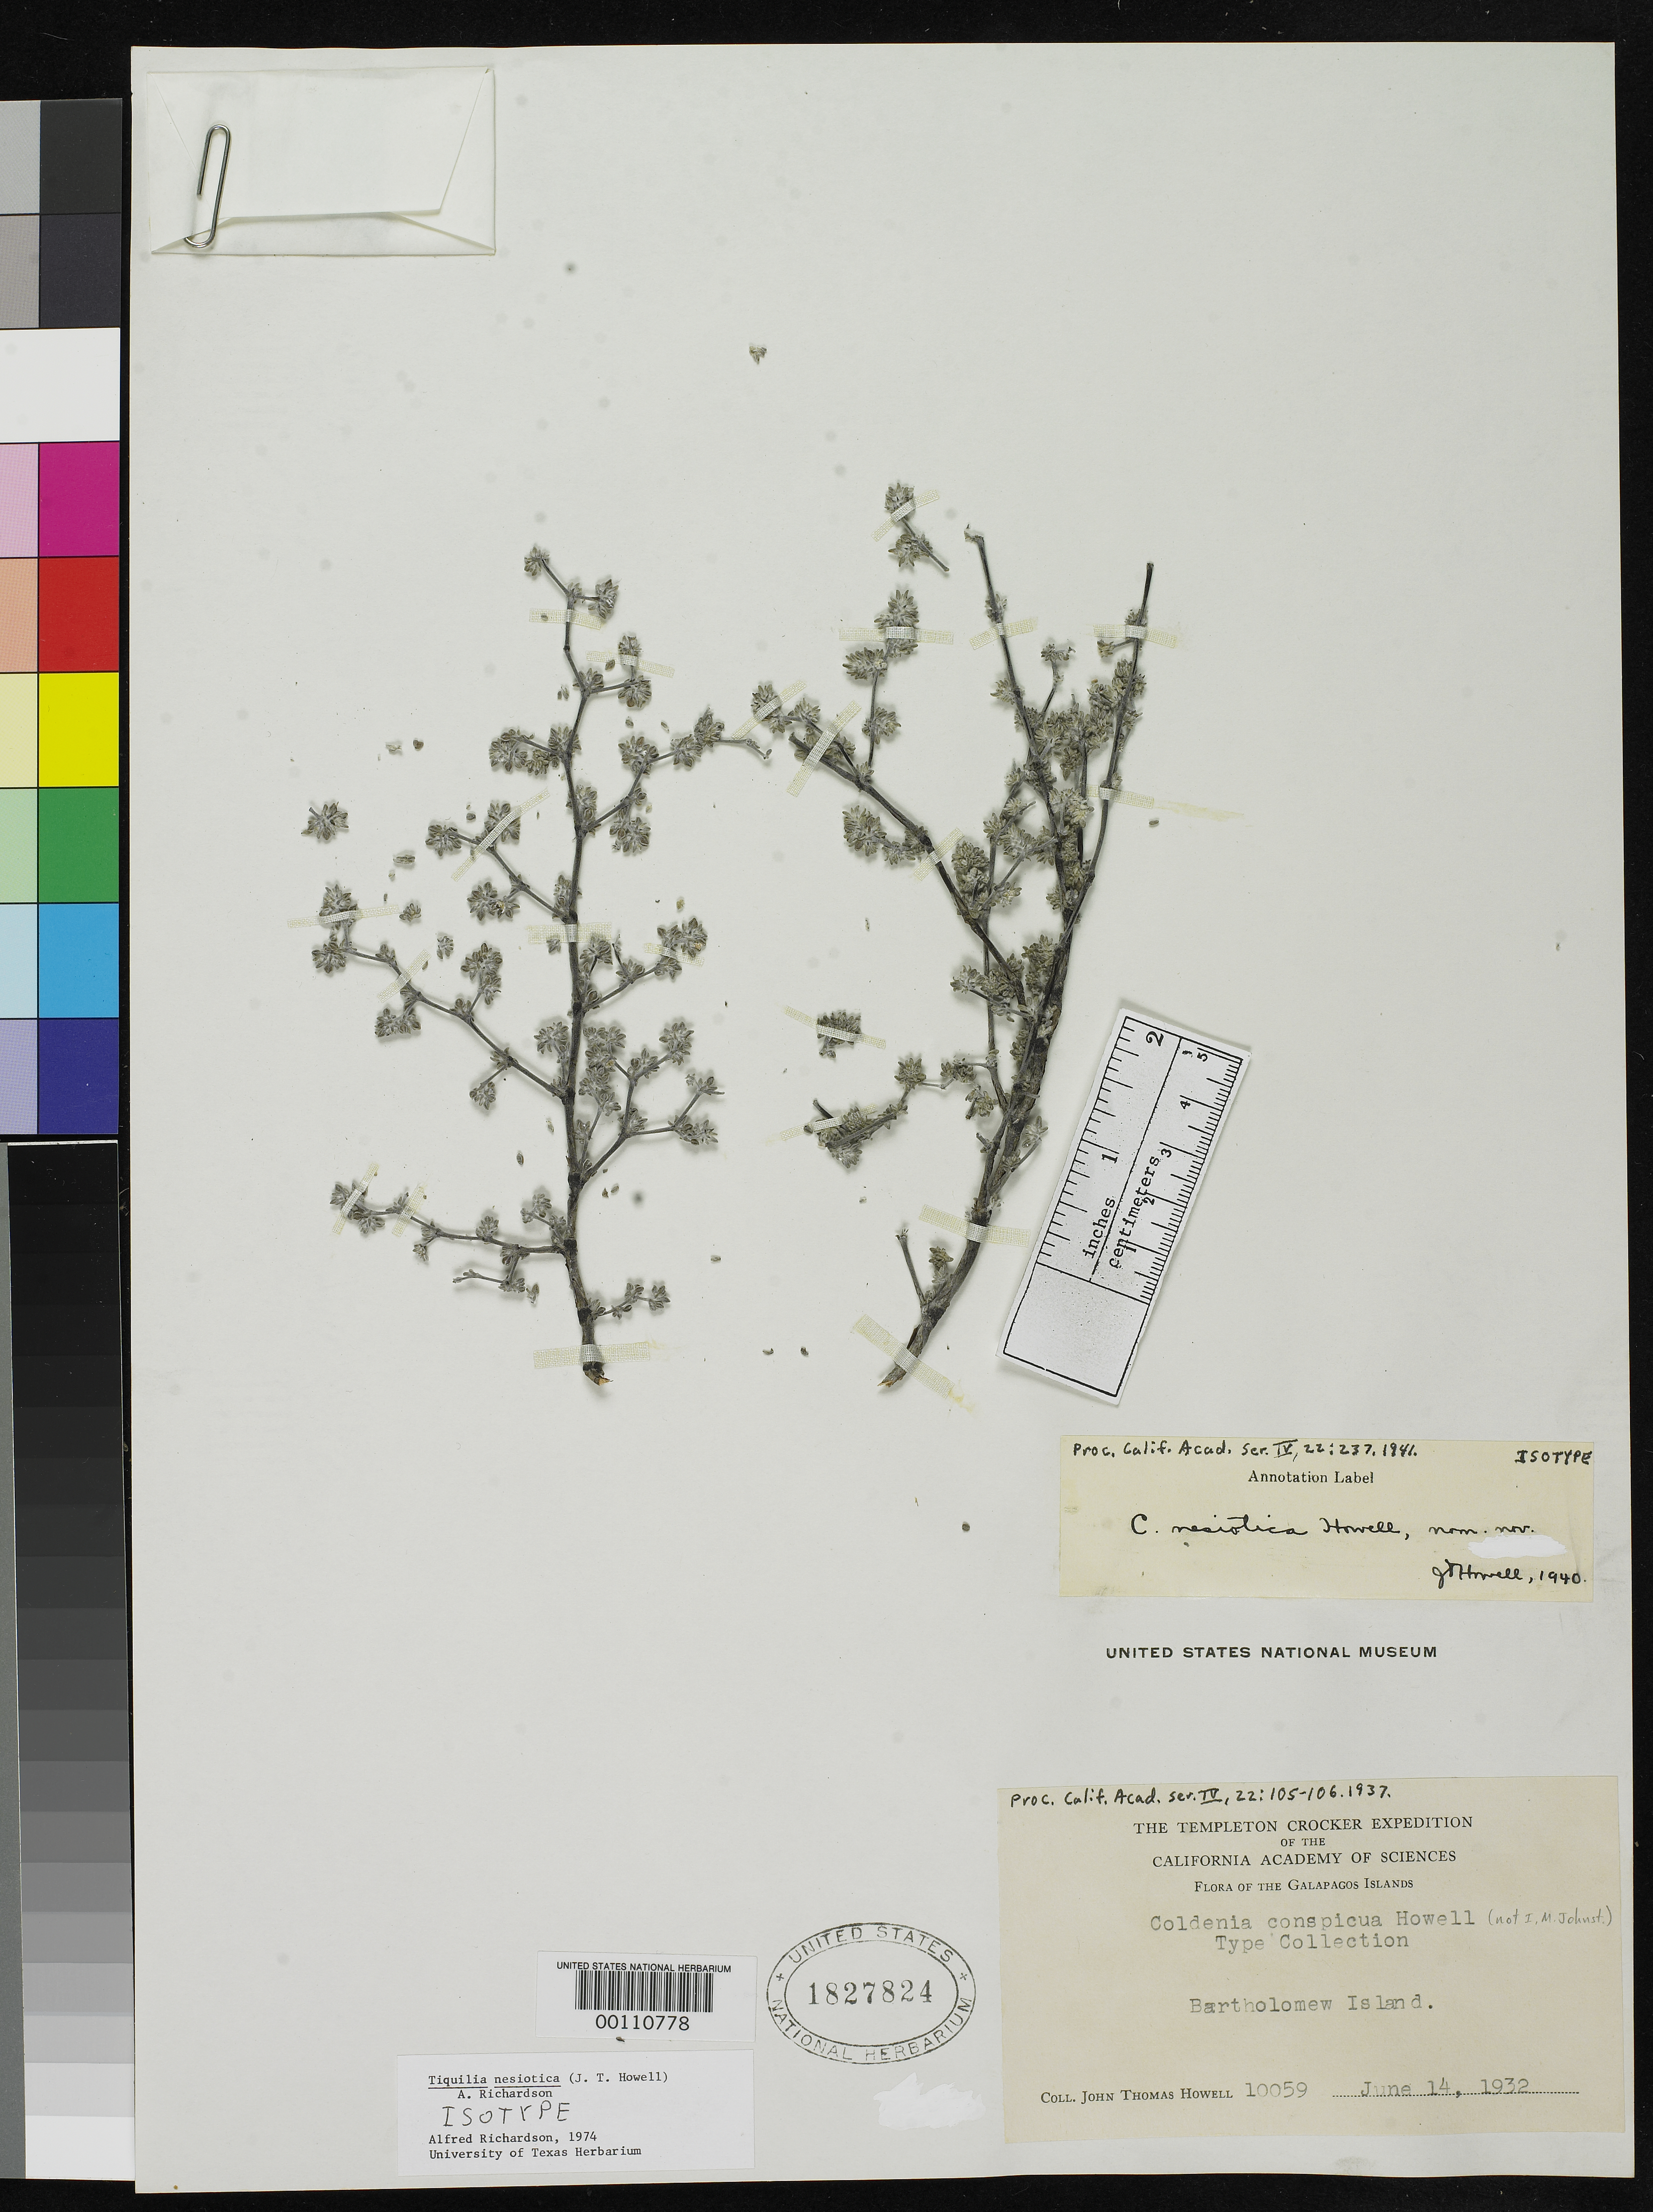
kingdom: Plantae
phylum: Tracheophyta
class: Magnoliopsida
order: Boraginales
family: Coldeniaceae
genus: Coldenia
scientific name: Coldenia conspicua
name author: J.T. Howell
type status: Isotype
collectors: J. T. Howell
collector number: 10059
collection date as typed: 14 Jun 1932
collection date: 1932-06-14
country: Ecuador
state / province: Colón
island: Bartolomé [Bartholomew]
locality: Sullivan Bay, NW side of Bartholomew I.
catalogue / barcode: US 1827824